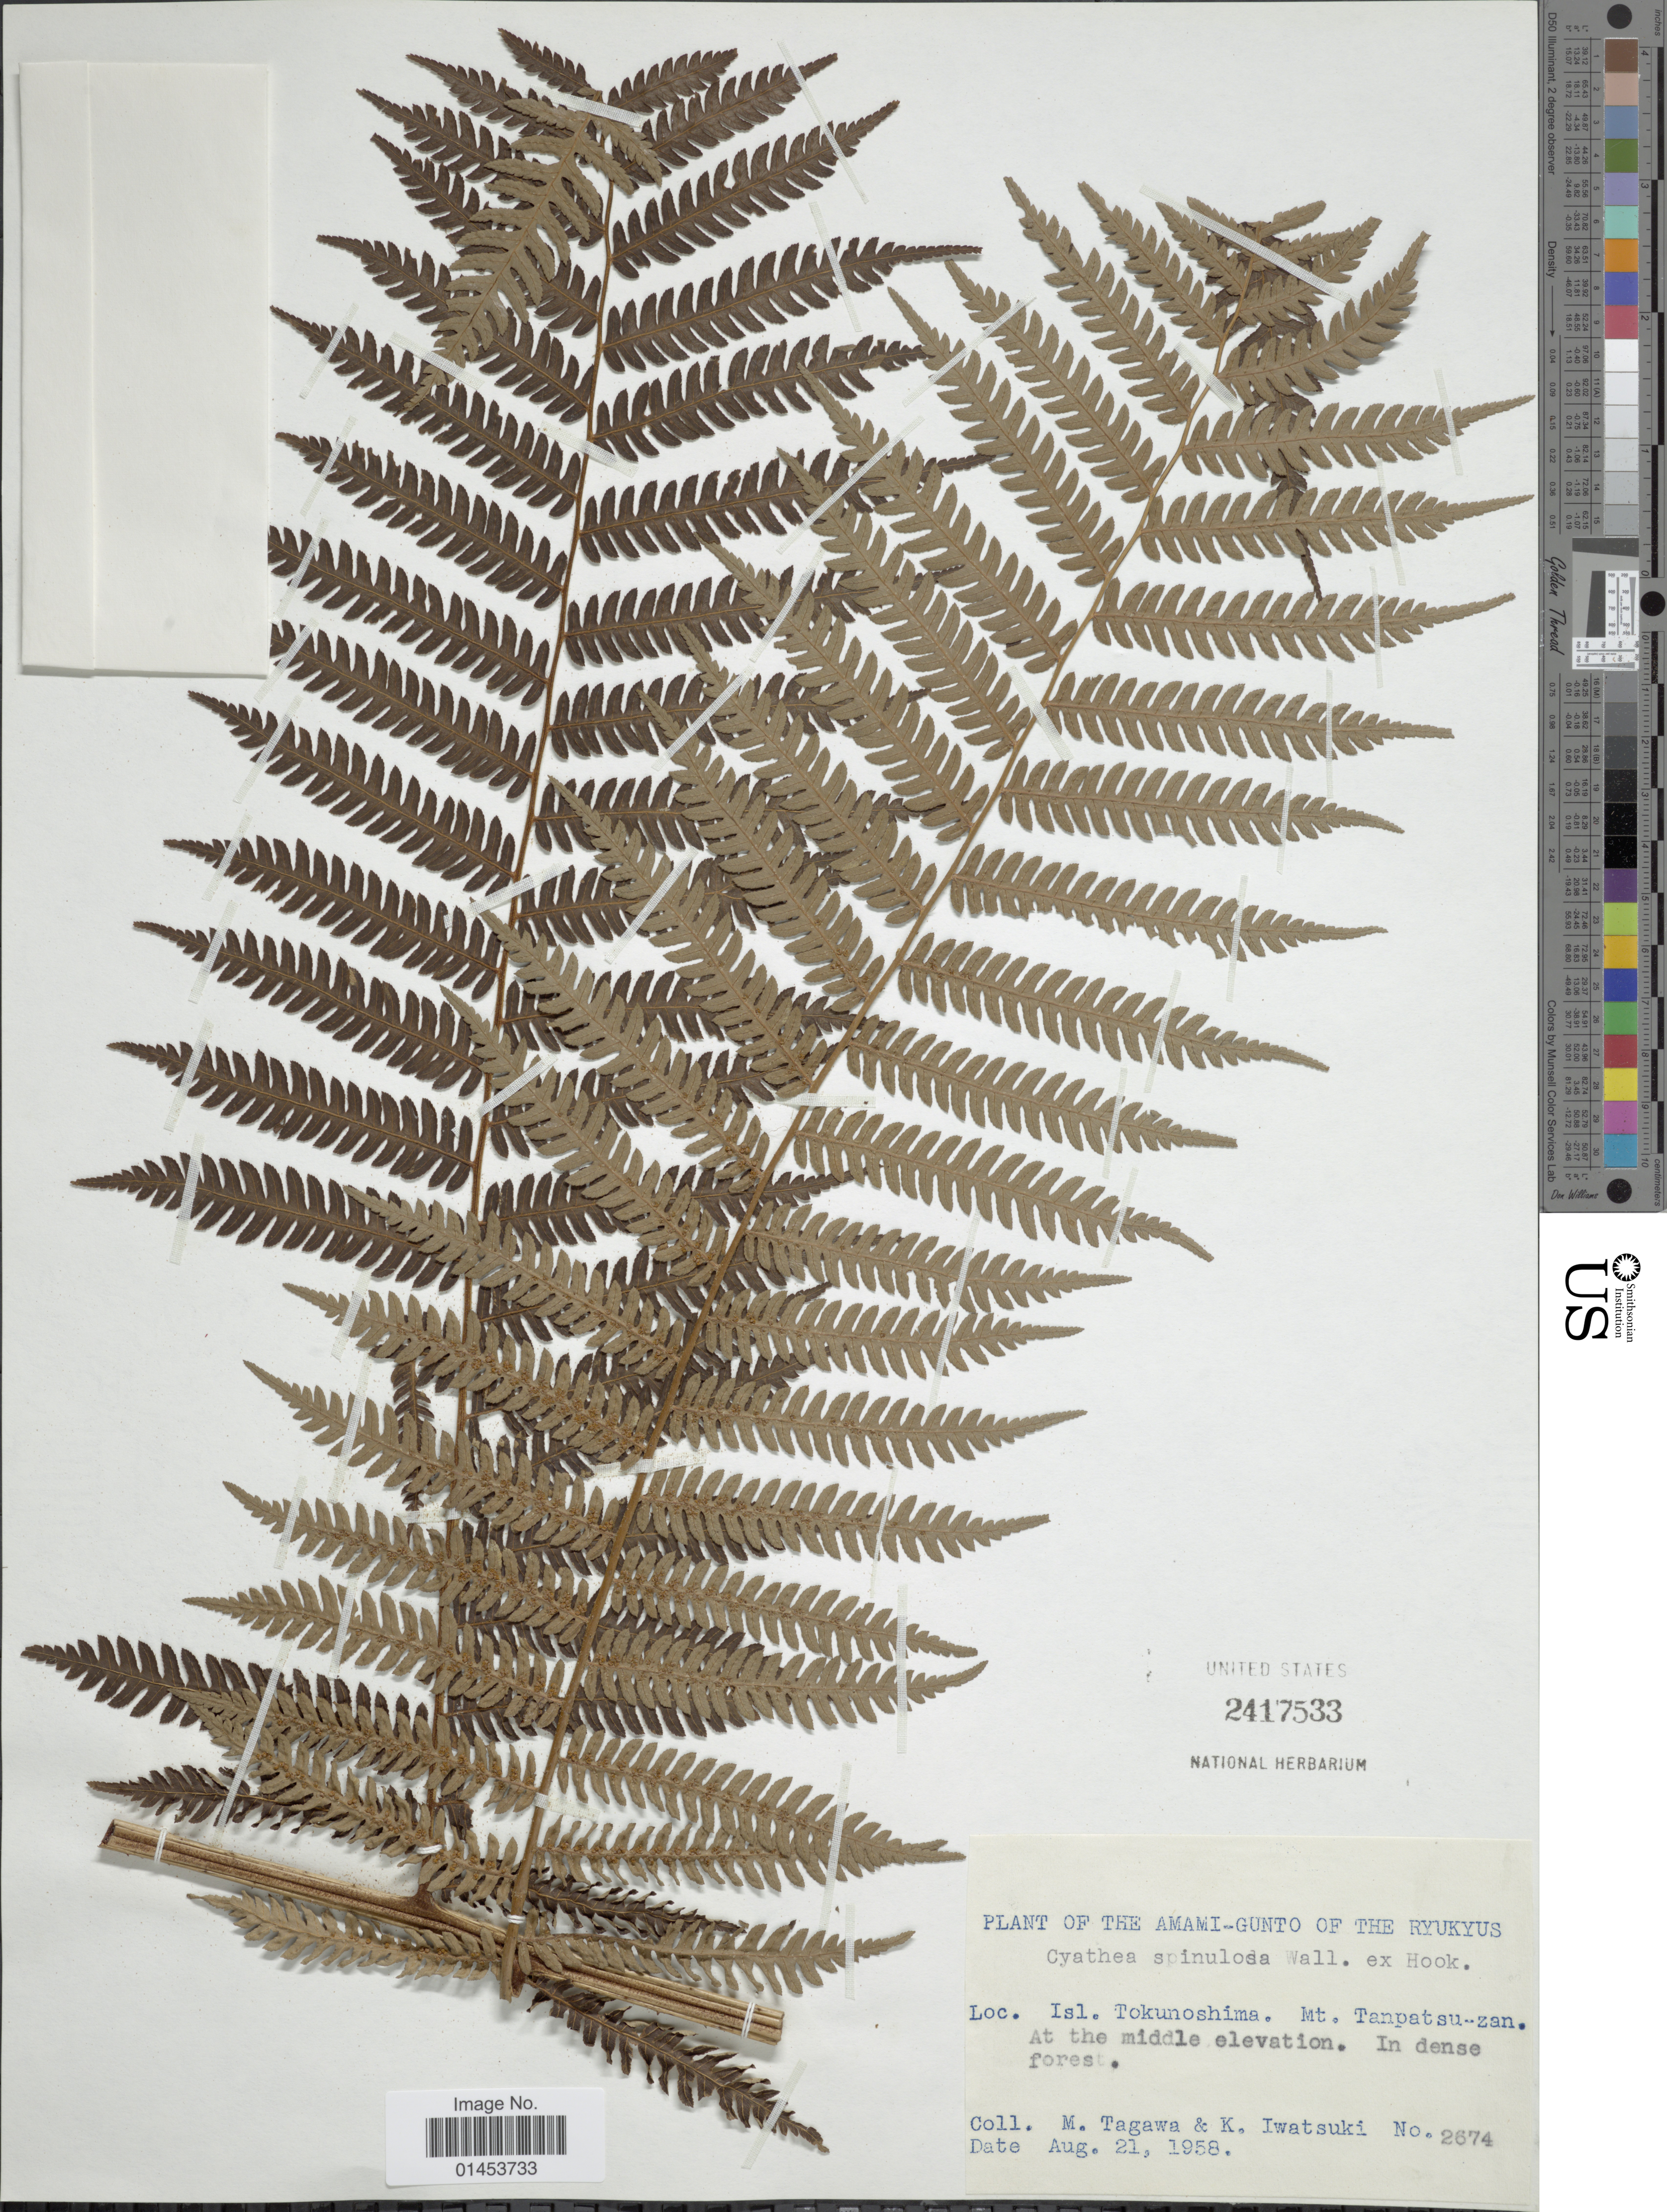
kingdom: Plantae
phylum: Tracheophyta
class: Polypodiopsida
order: Cyatheales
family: Cyatheaceae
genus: Cyathea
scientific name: Cyathea spinulosa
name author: Wall. ex Hook.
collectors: M. Tagawa & K. Iwatsuki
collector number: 2674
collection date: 1958-08-21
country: Japan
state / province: Okinawa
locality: Amami-Gunto of the Ryukyus, Isl. Tokunoshima, Mt. Tanpatsu-zan, at the middle elevation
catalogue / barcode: US 2417533